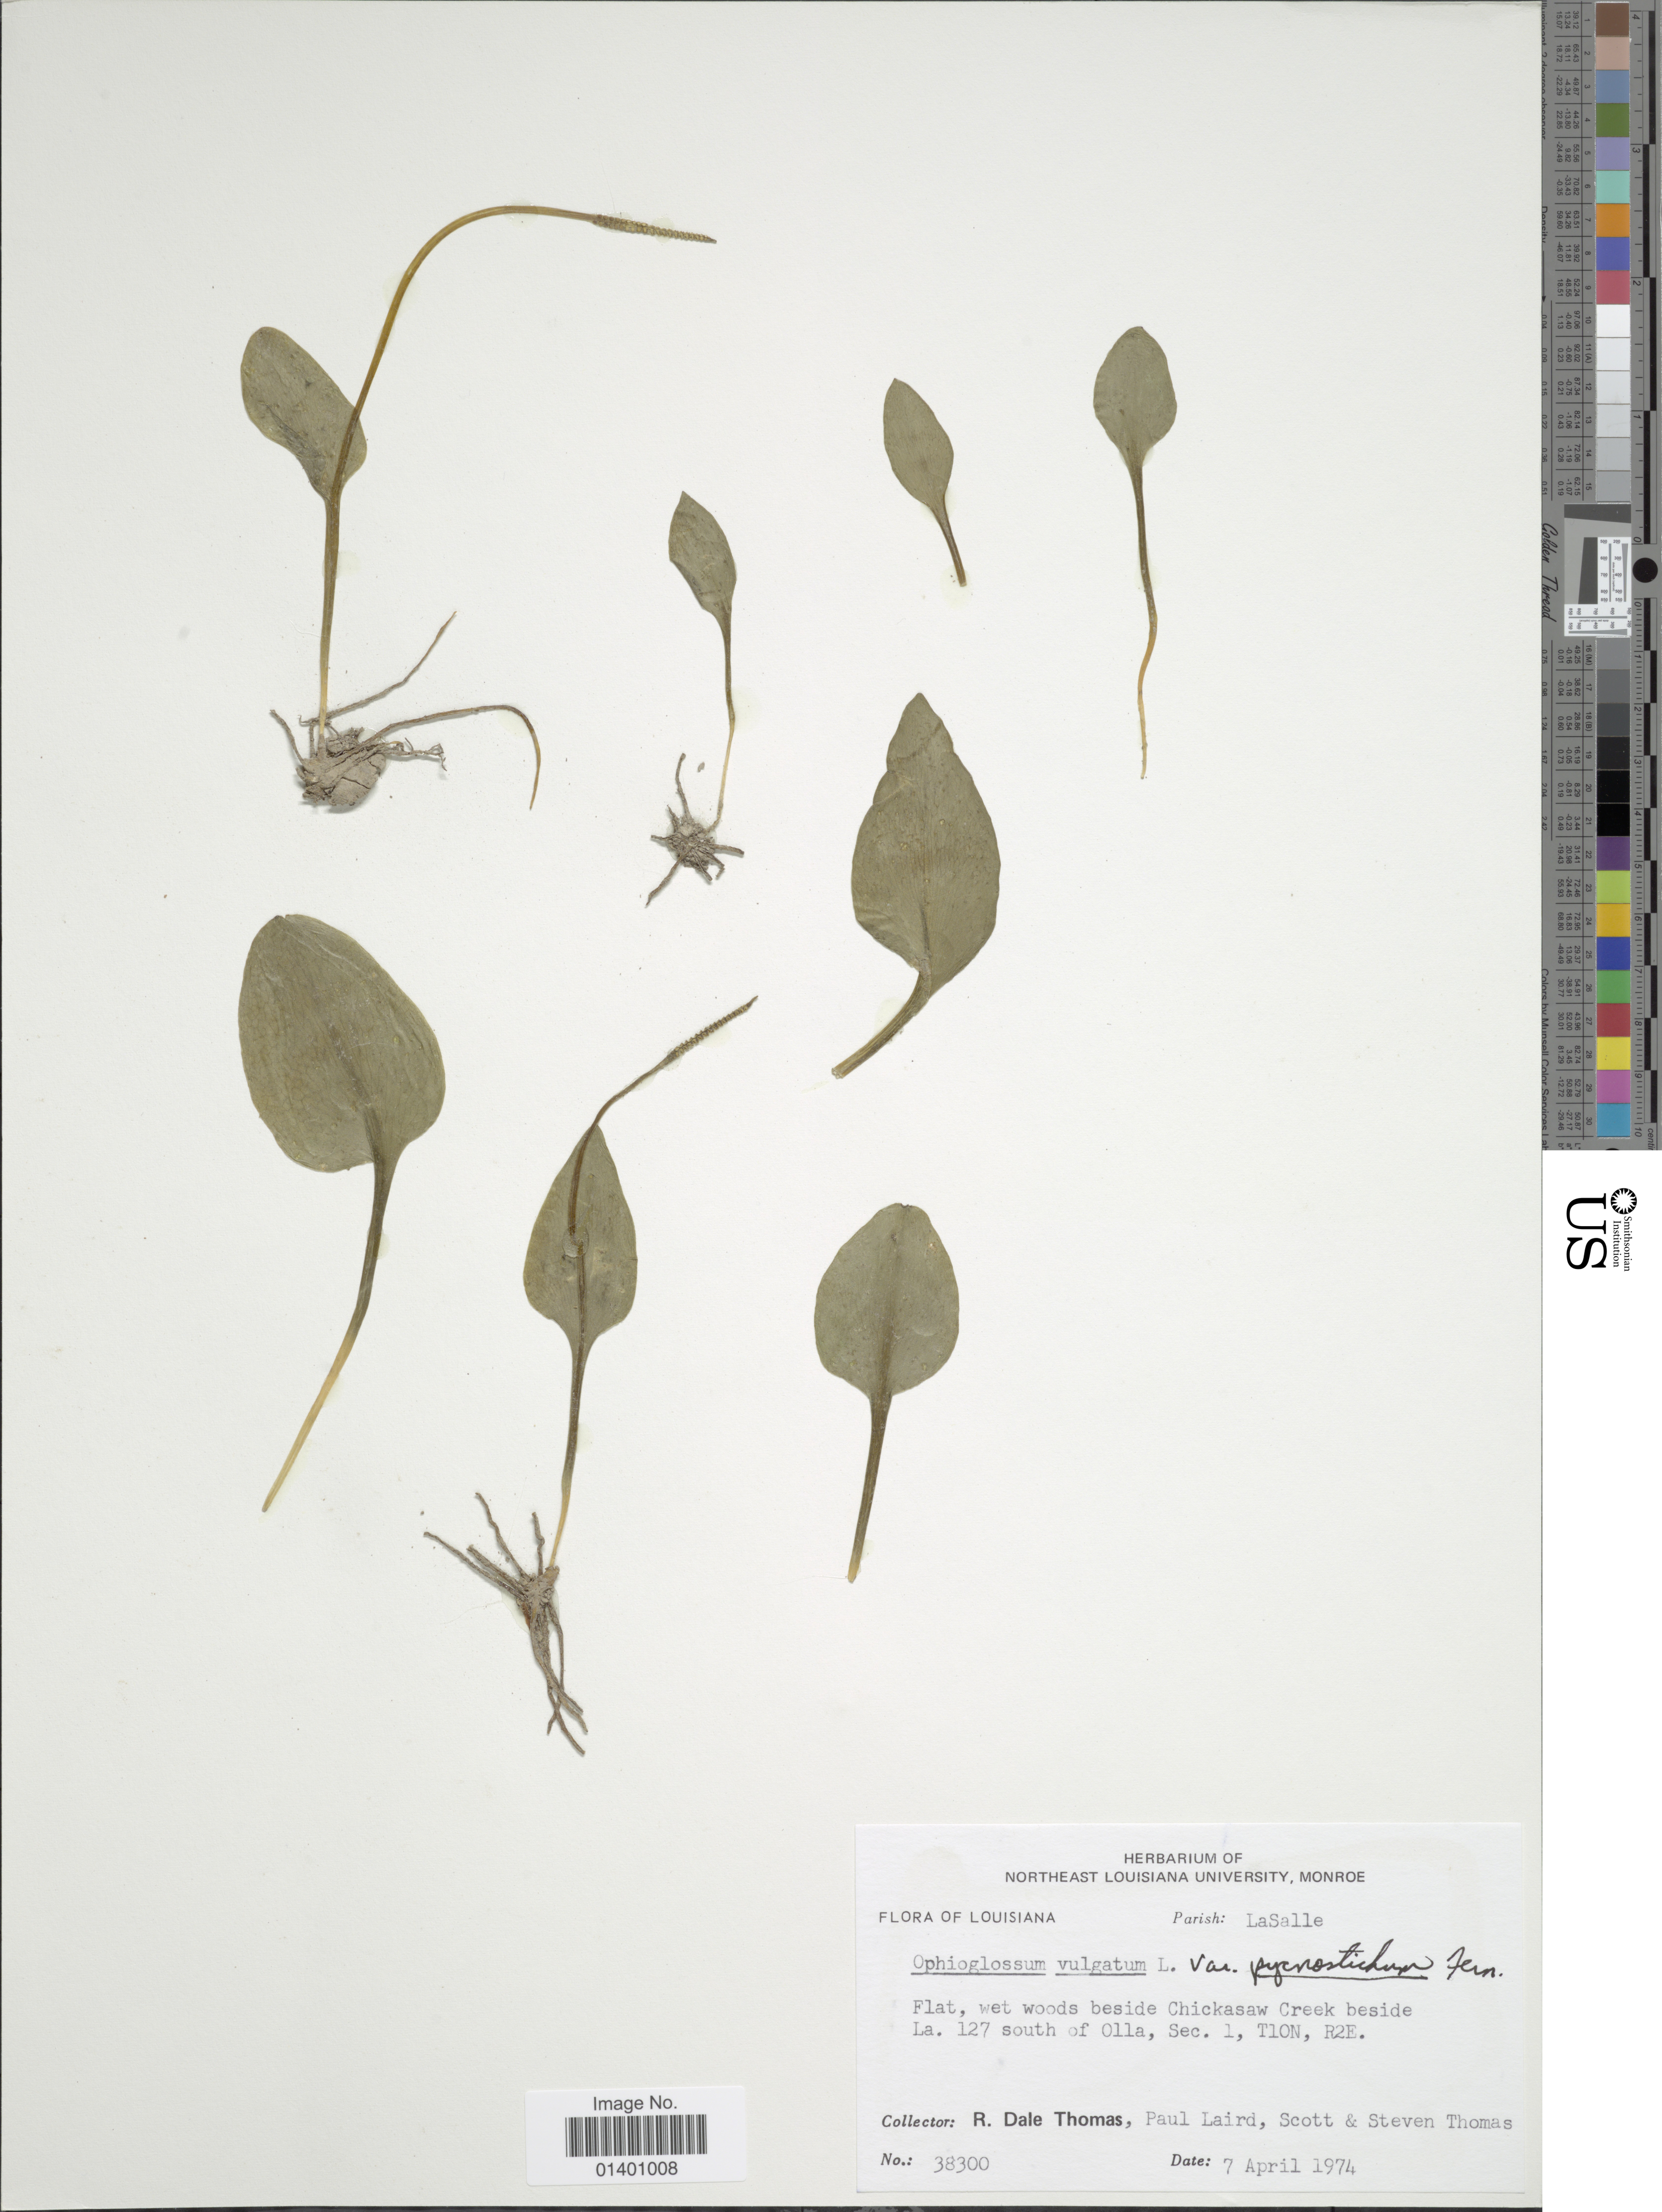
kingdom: Plantae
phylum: Tracheophyta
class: Polypodiopsida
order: Ophioglossales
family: Ophioglossaceae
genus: Ophioglossum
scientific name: Ophioglossum vulgatum var. pycnostichum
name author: Fernald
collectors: R. Thomas, P. Laird, S. Thomas & S. D. Thomas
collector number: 38300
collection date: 1974-04-07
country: United States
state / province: Louisiana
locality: Parish LaSalle, Flat, wet woods beside Chickasaw Creek beside La. 127 south of Olla, Sec. 1, T10N, R2E